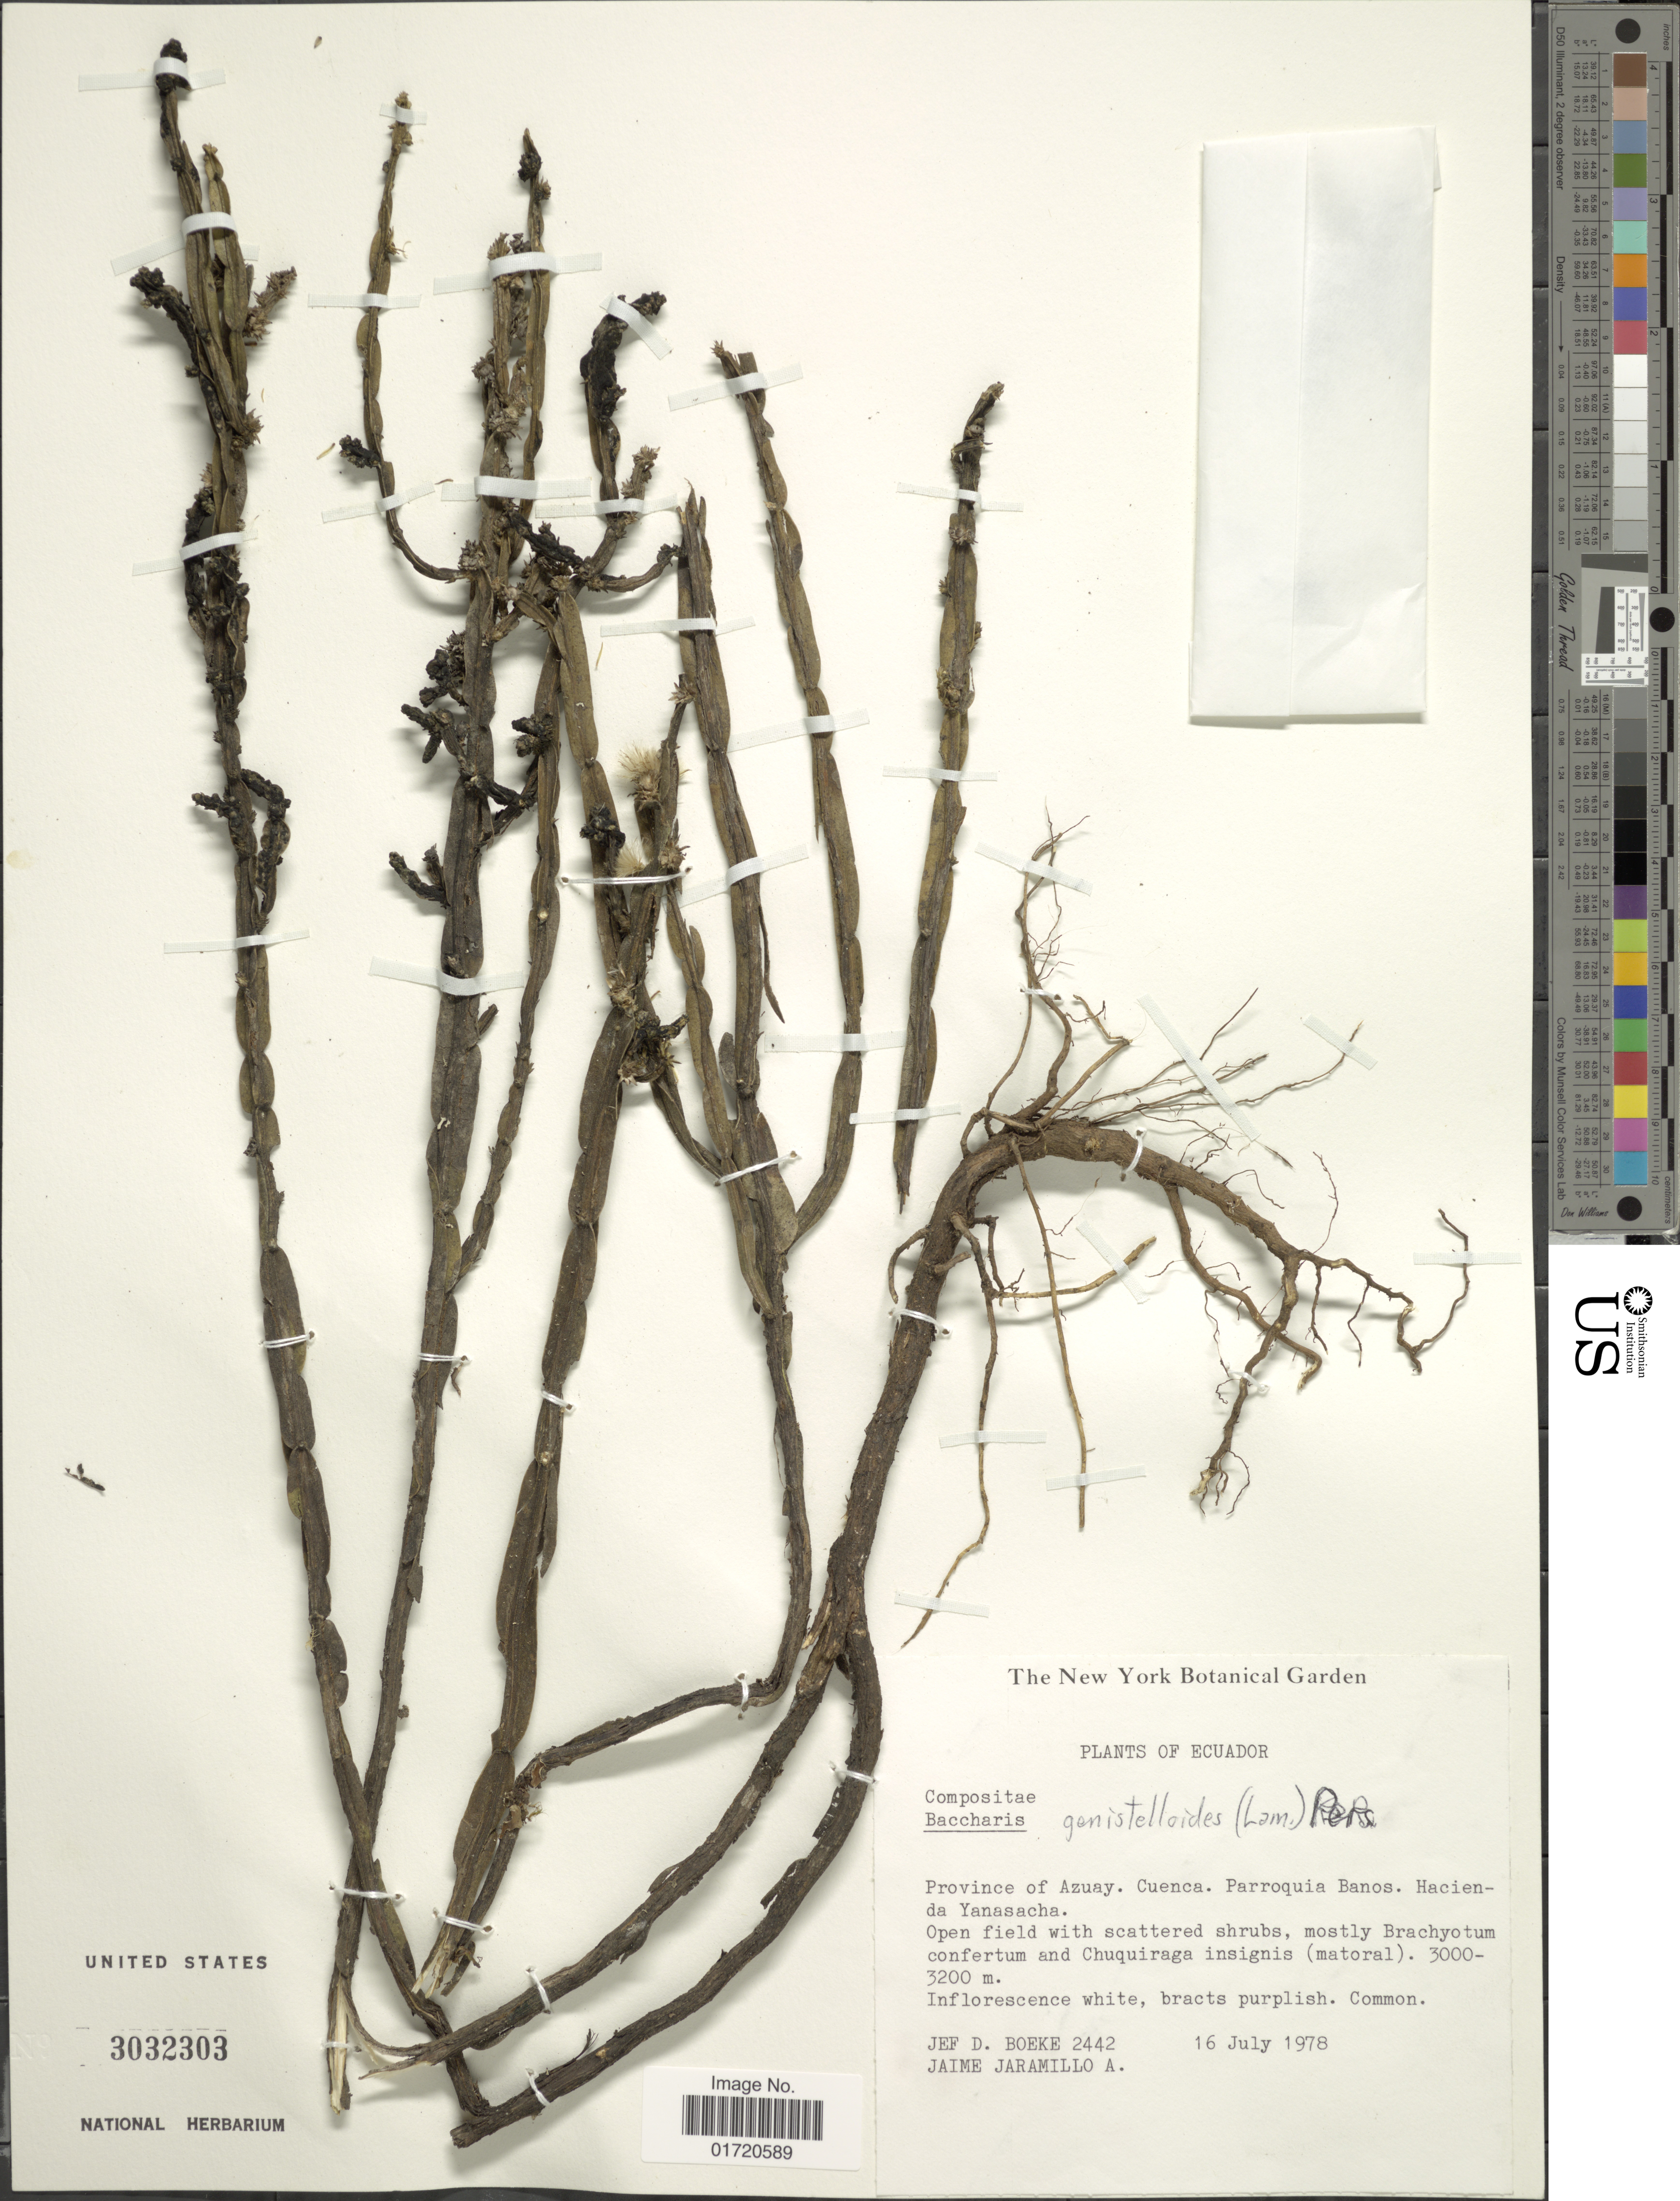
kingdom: Plantae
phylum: Tracheophyta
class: Magnoliopsida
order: Asterales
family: Asteraceae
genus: Baccharis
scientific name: Baccharis genistelloides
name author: (Lam.) Pers.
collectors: J. D. Boeke & J. L. Jaramillo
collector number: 2442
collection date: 1978-07-16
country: Ecuador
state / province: Azuay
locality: Cuenca. parroquia banos. Hacienda Yanasacha.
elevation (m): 3000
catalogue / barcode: US 3032303